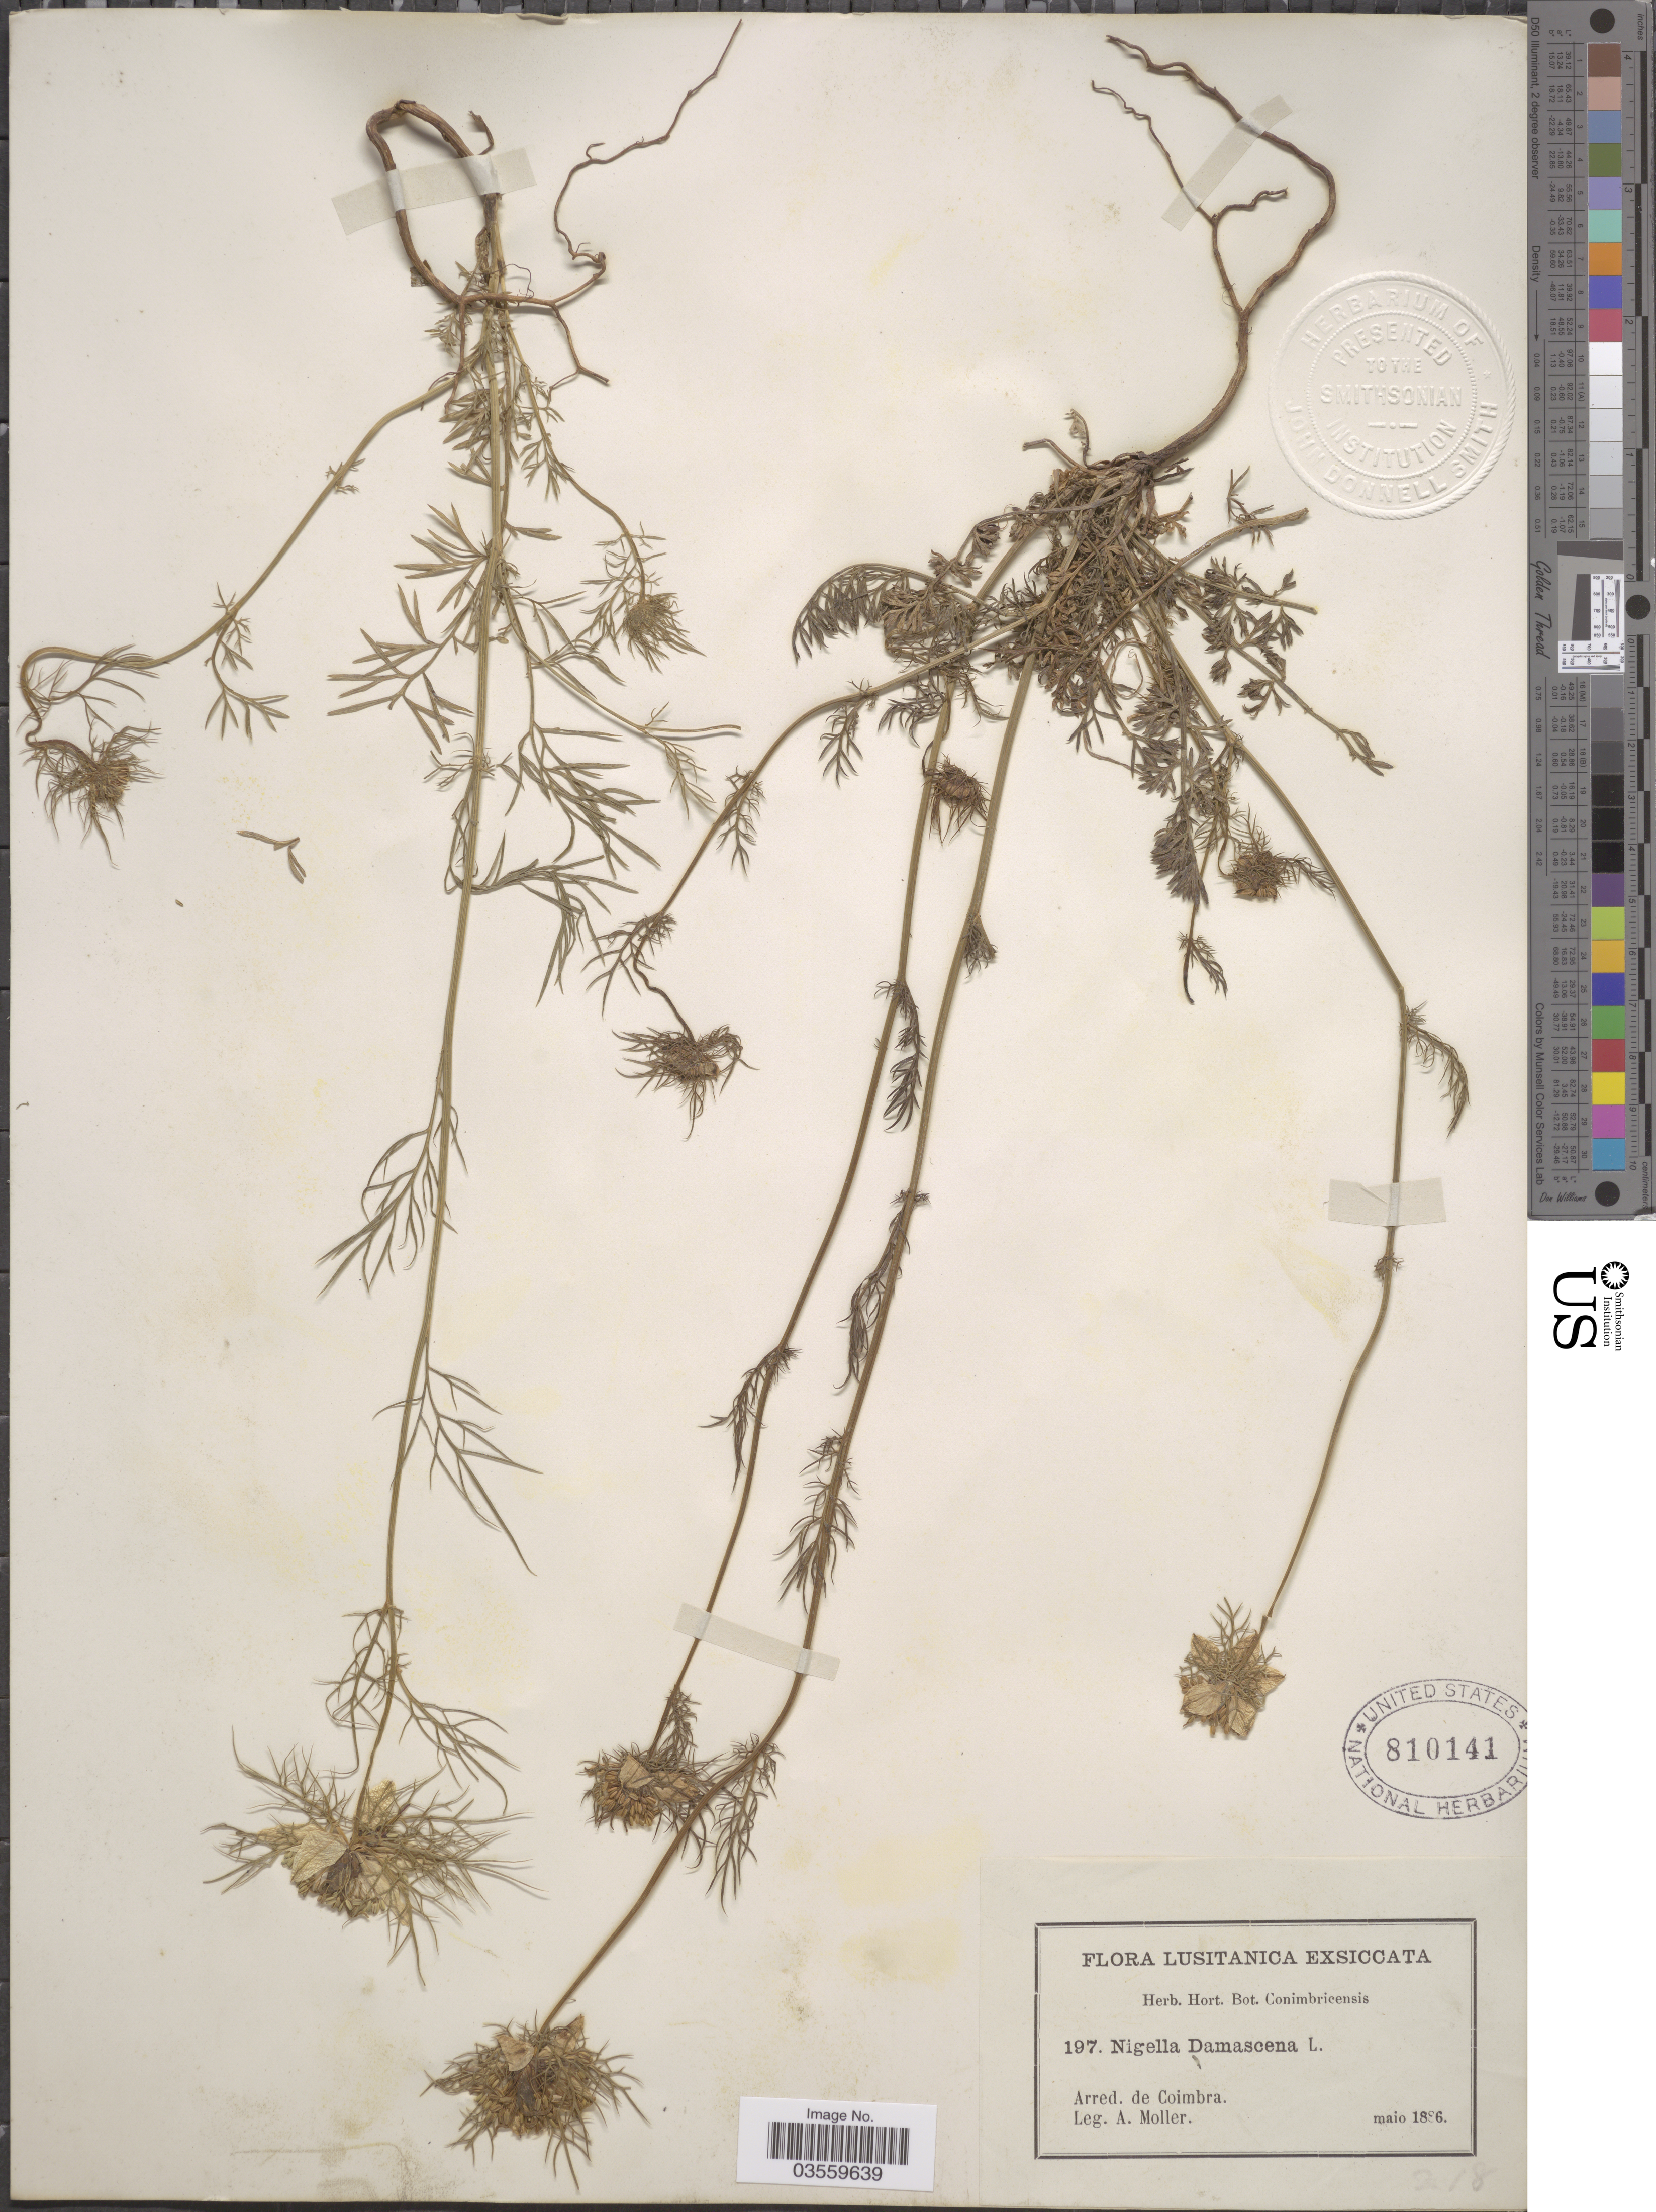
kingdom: Plantae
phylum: Tracheophyta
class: Magnoliopsida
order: Ranunculales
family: Ranunculaceae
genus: Nigella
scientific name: Nigella damascena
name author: L.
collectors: A. Moller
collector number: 197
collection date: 1886-05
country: Portugal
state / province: Coimbra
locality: Lusitanica. Arred. de Coimbra.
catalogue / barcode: US 810141